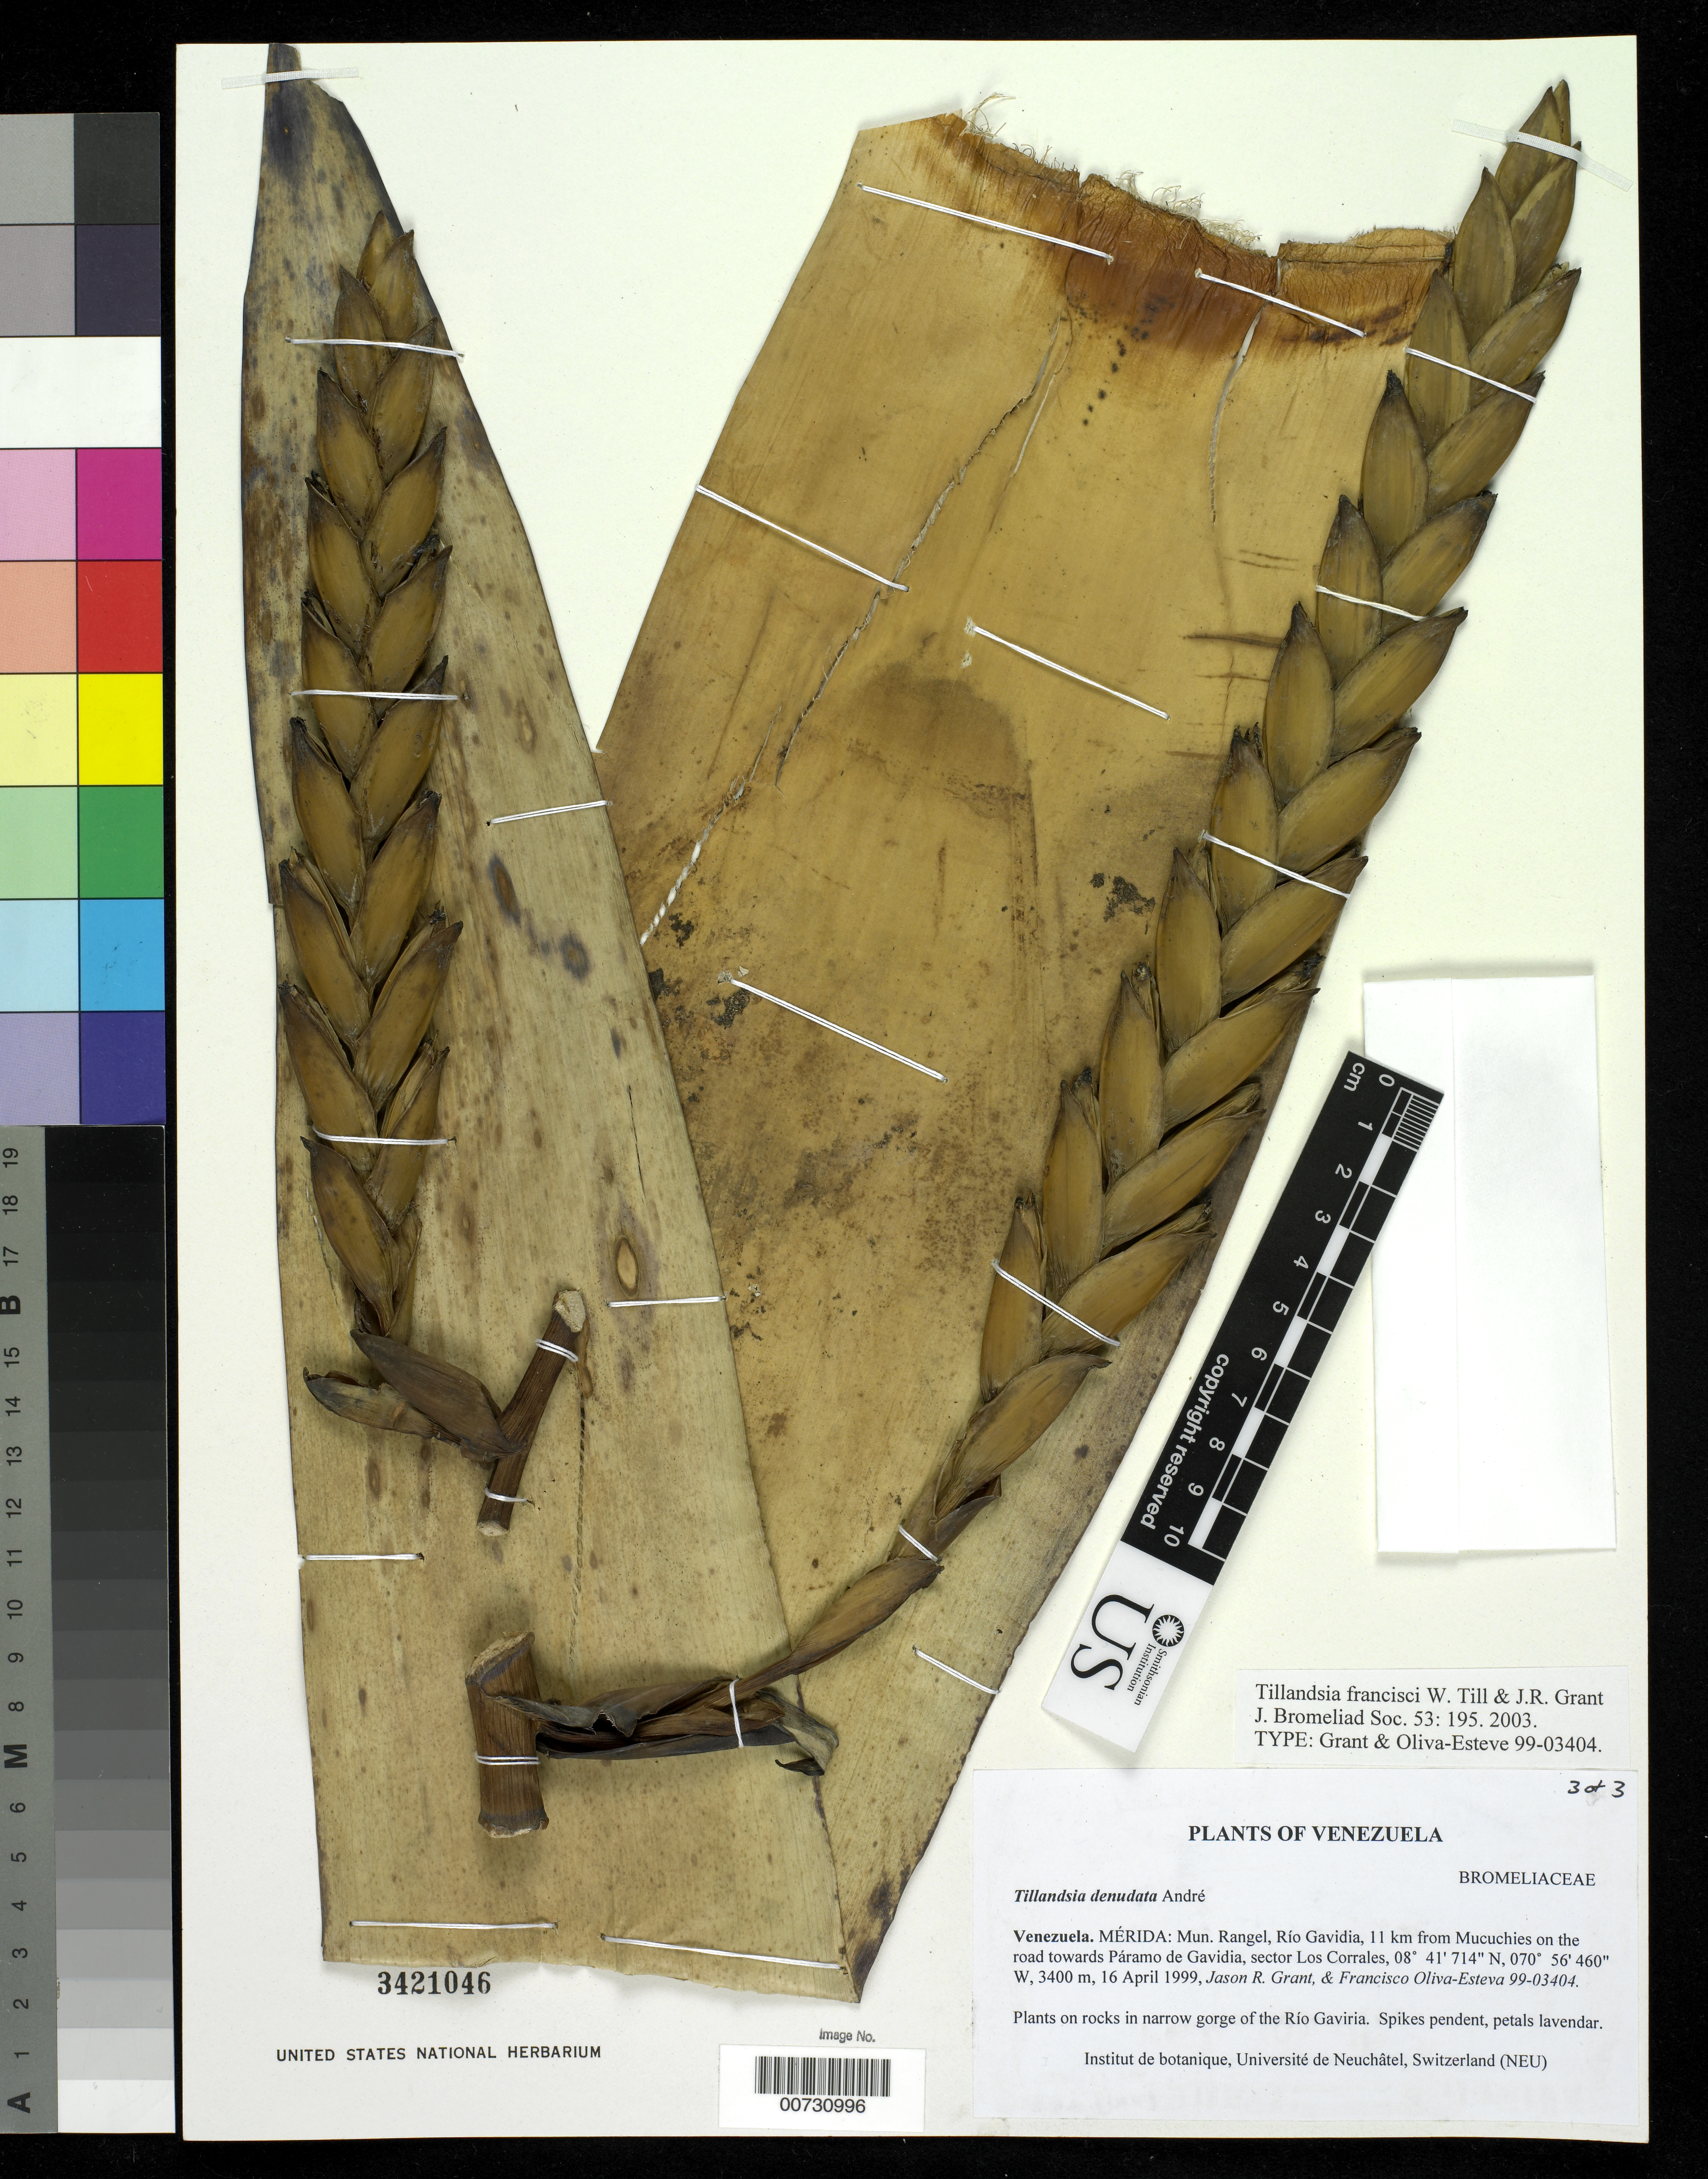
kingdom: Plantae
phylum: Tracheophyta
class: Liliopsida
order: Poales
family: Bromeliaceae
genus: Tillandsia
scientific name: Tillandsia francisci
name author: W. Till & J.R. Grant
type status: Holotype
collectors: J. R. Grant & F. Oliva-Esteva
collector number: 99-03404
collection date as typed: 16 Apr 1999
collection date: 1999-04-16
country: Venezuela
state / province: Mérida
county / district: Rangel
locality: Río Gavidia, 11 km from Mucuchies on the road towards Pármao de Gavidia, sector Los Corrales.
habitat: Plants on rocks in narrow gorge of the Río Gaviria.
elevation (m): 3400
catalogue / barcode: US 3421046